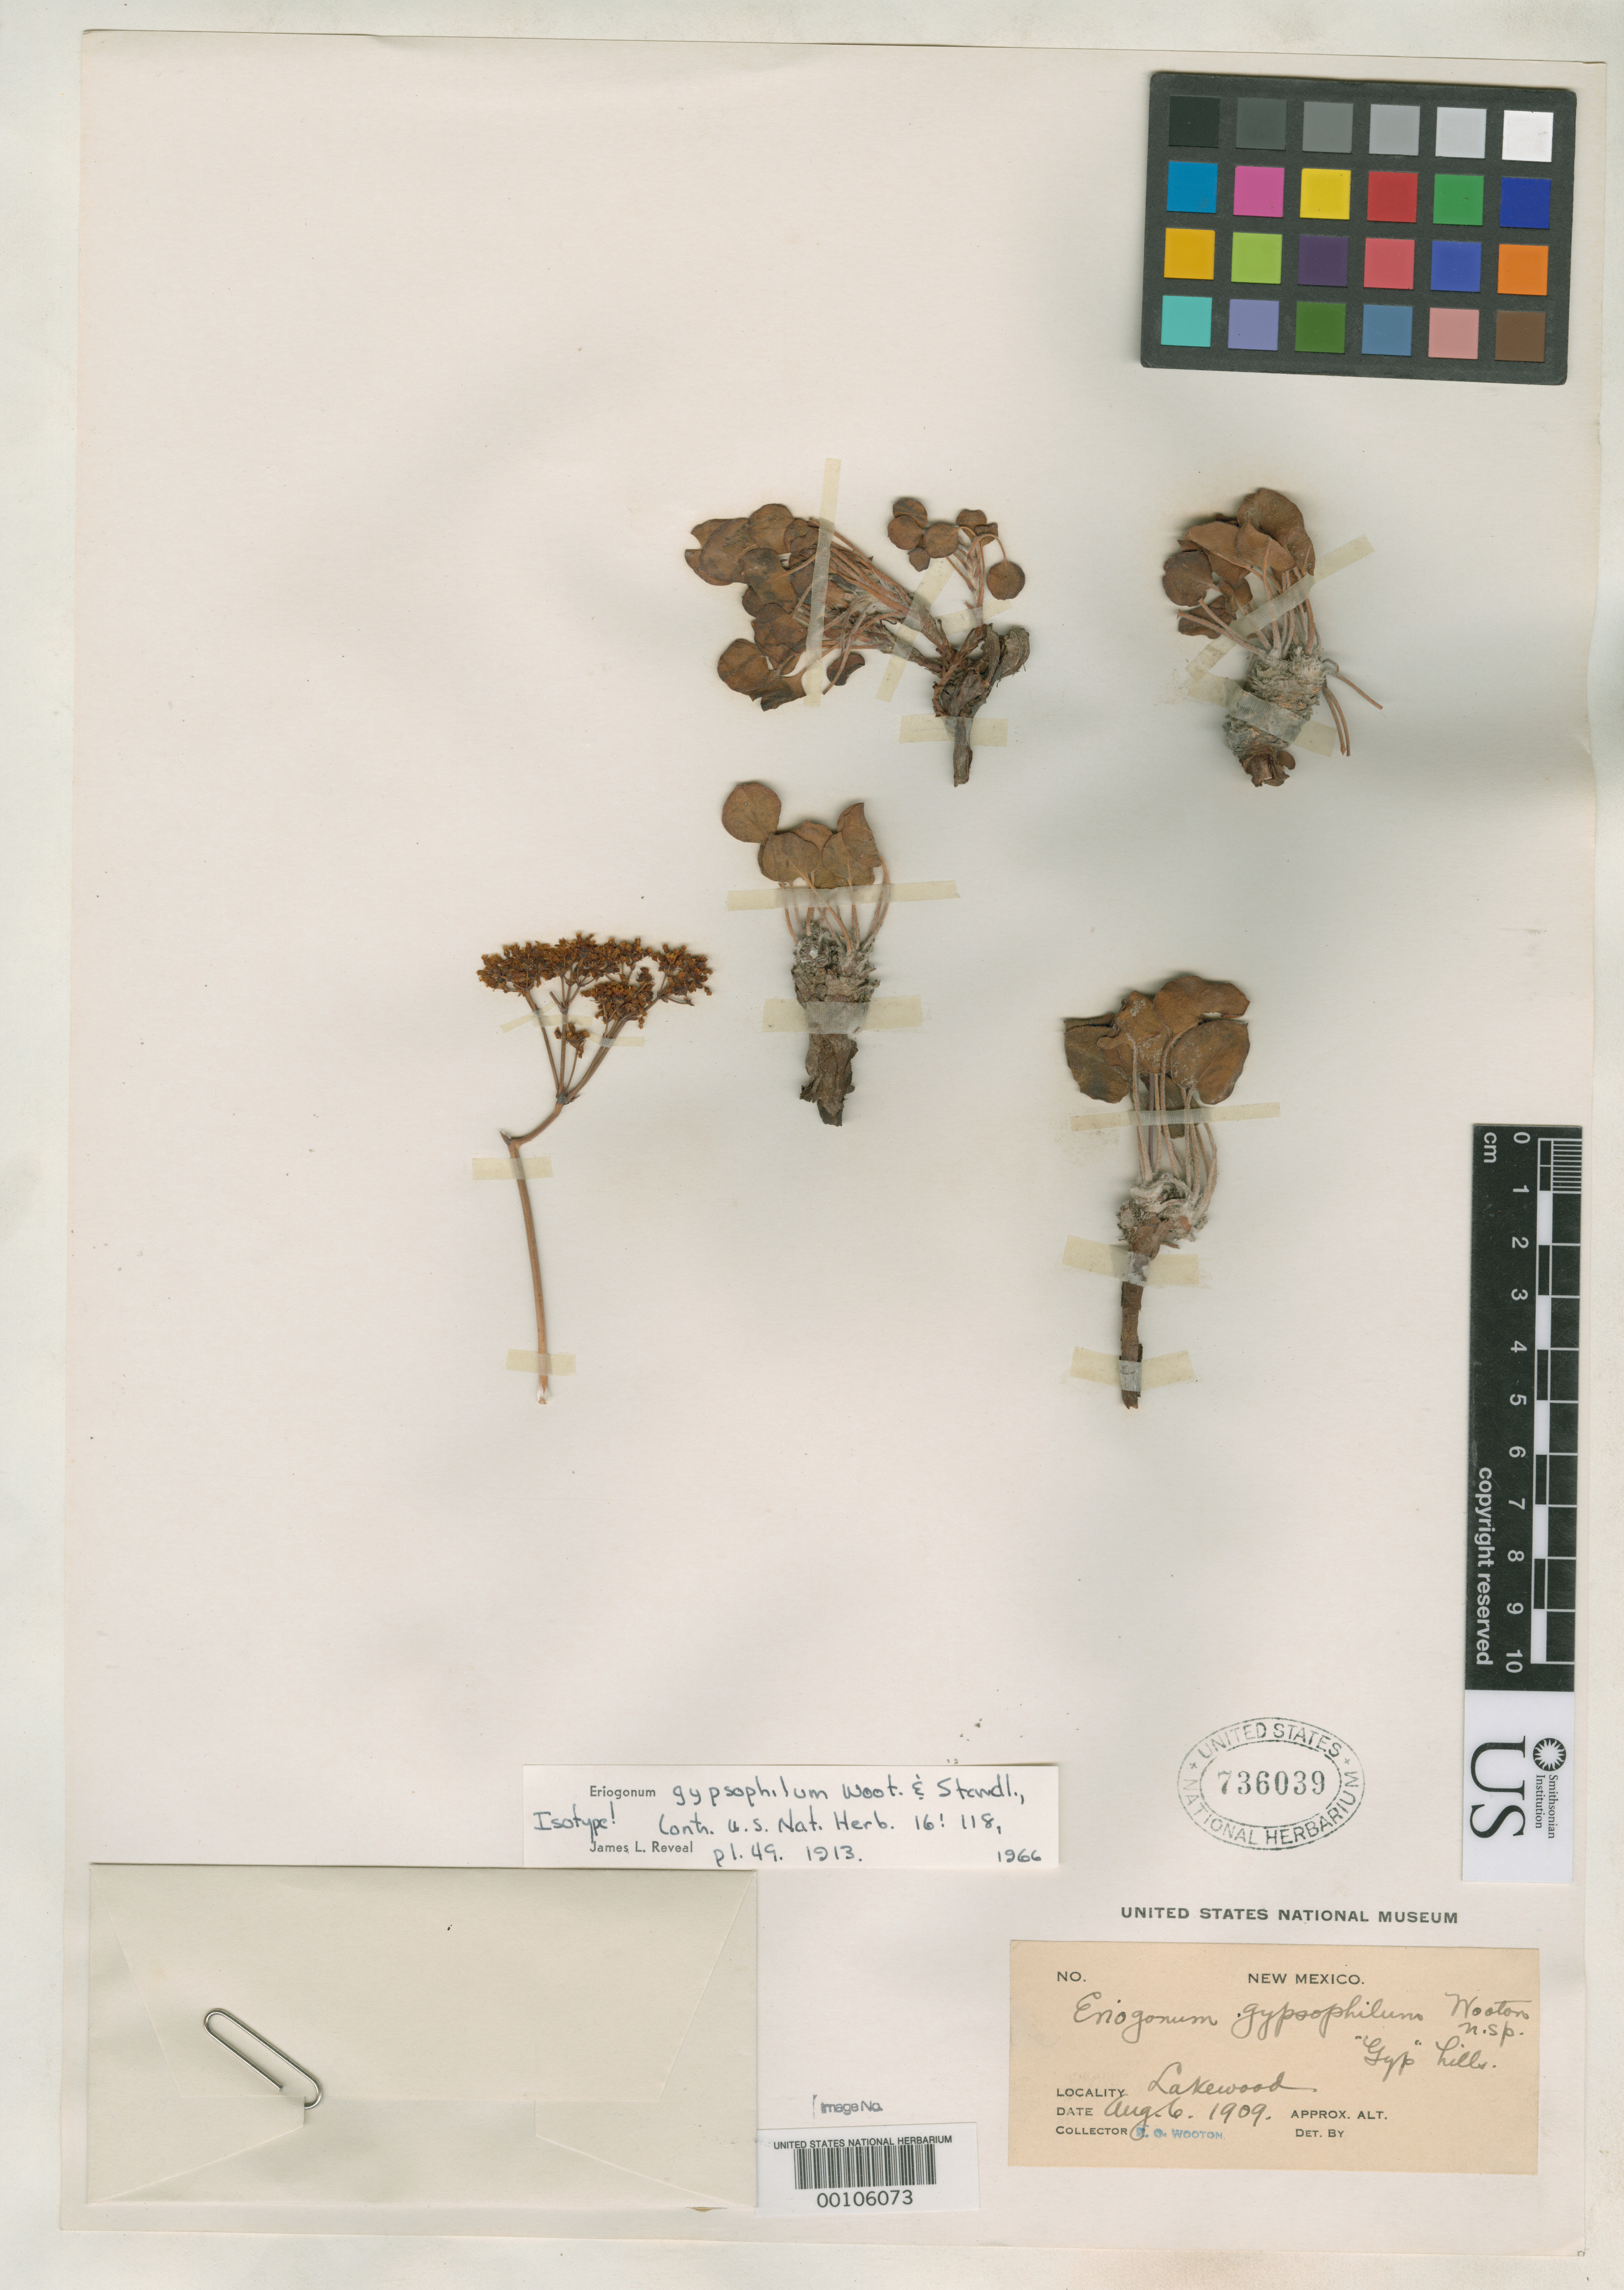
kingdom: Plantae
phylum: Tracheophyta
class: Magnoliopsida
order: Caryophyllales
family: Polygonaceae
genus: Eriogonum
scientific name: Eriogonum gypsophilum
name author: Wooton & Standl.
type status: Isotype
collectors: E. O. Wooton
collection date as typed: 06 Aug 1909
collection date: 1909-08-06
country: United States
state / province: New Mexico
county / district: Eddy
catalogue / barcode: US 736039